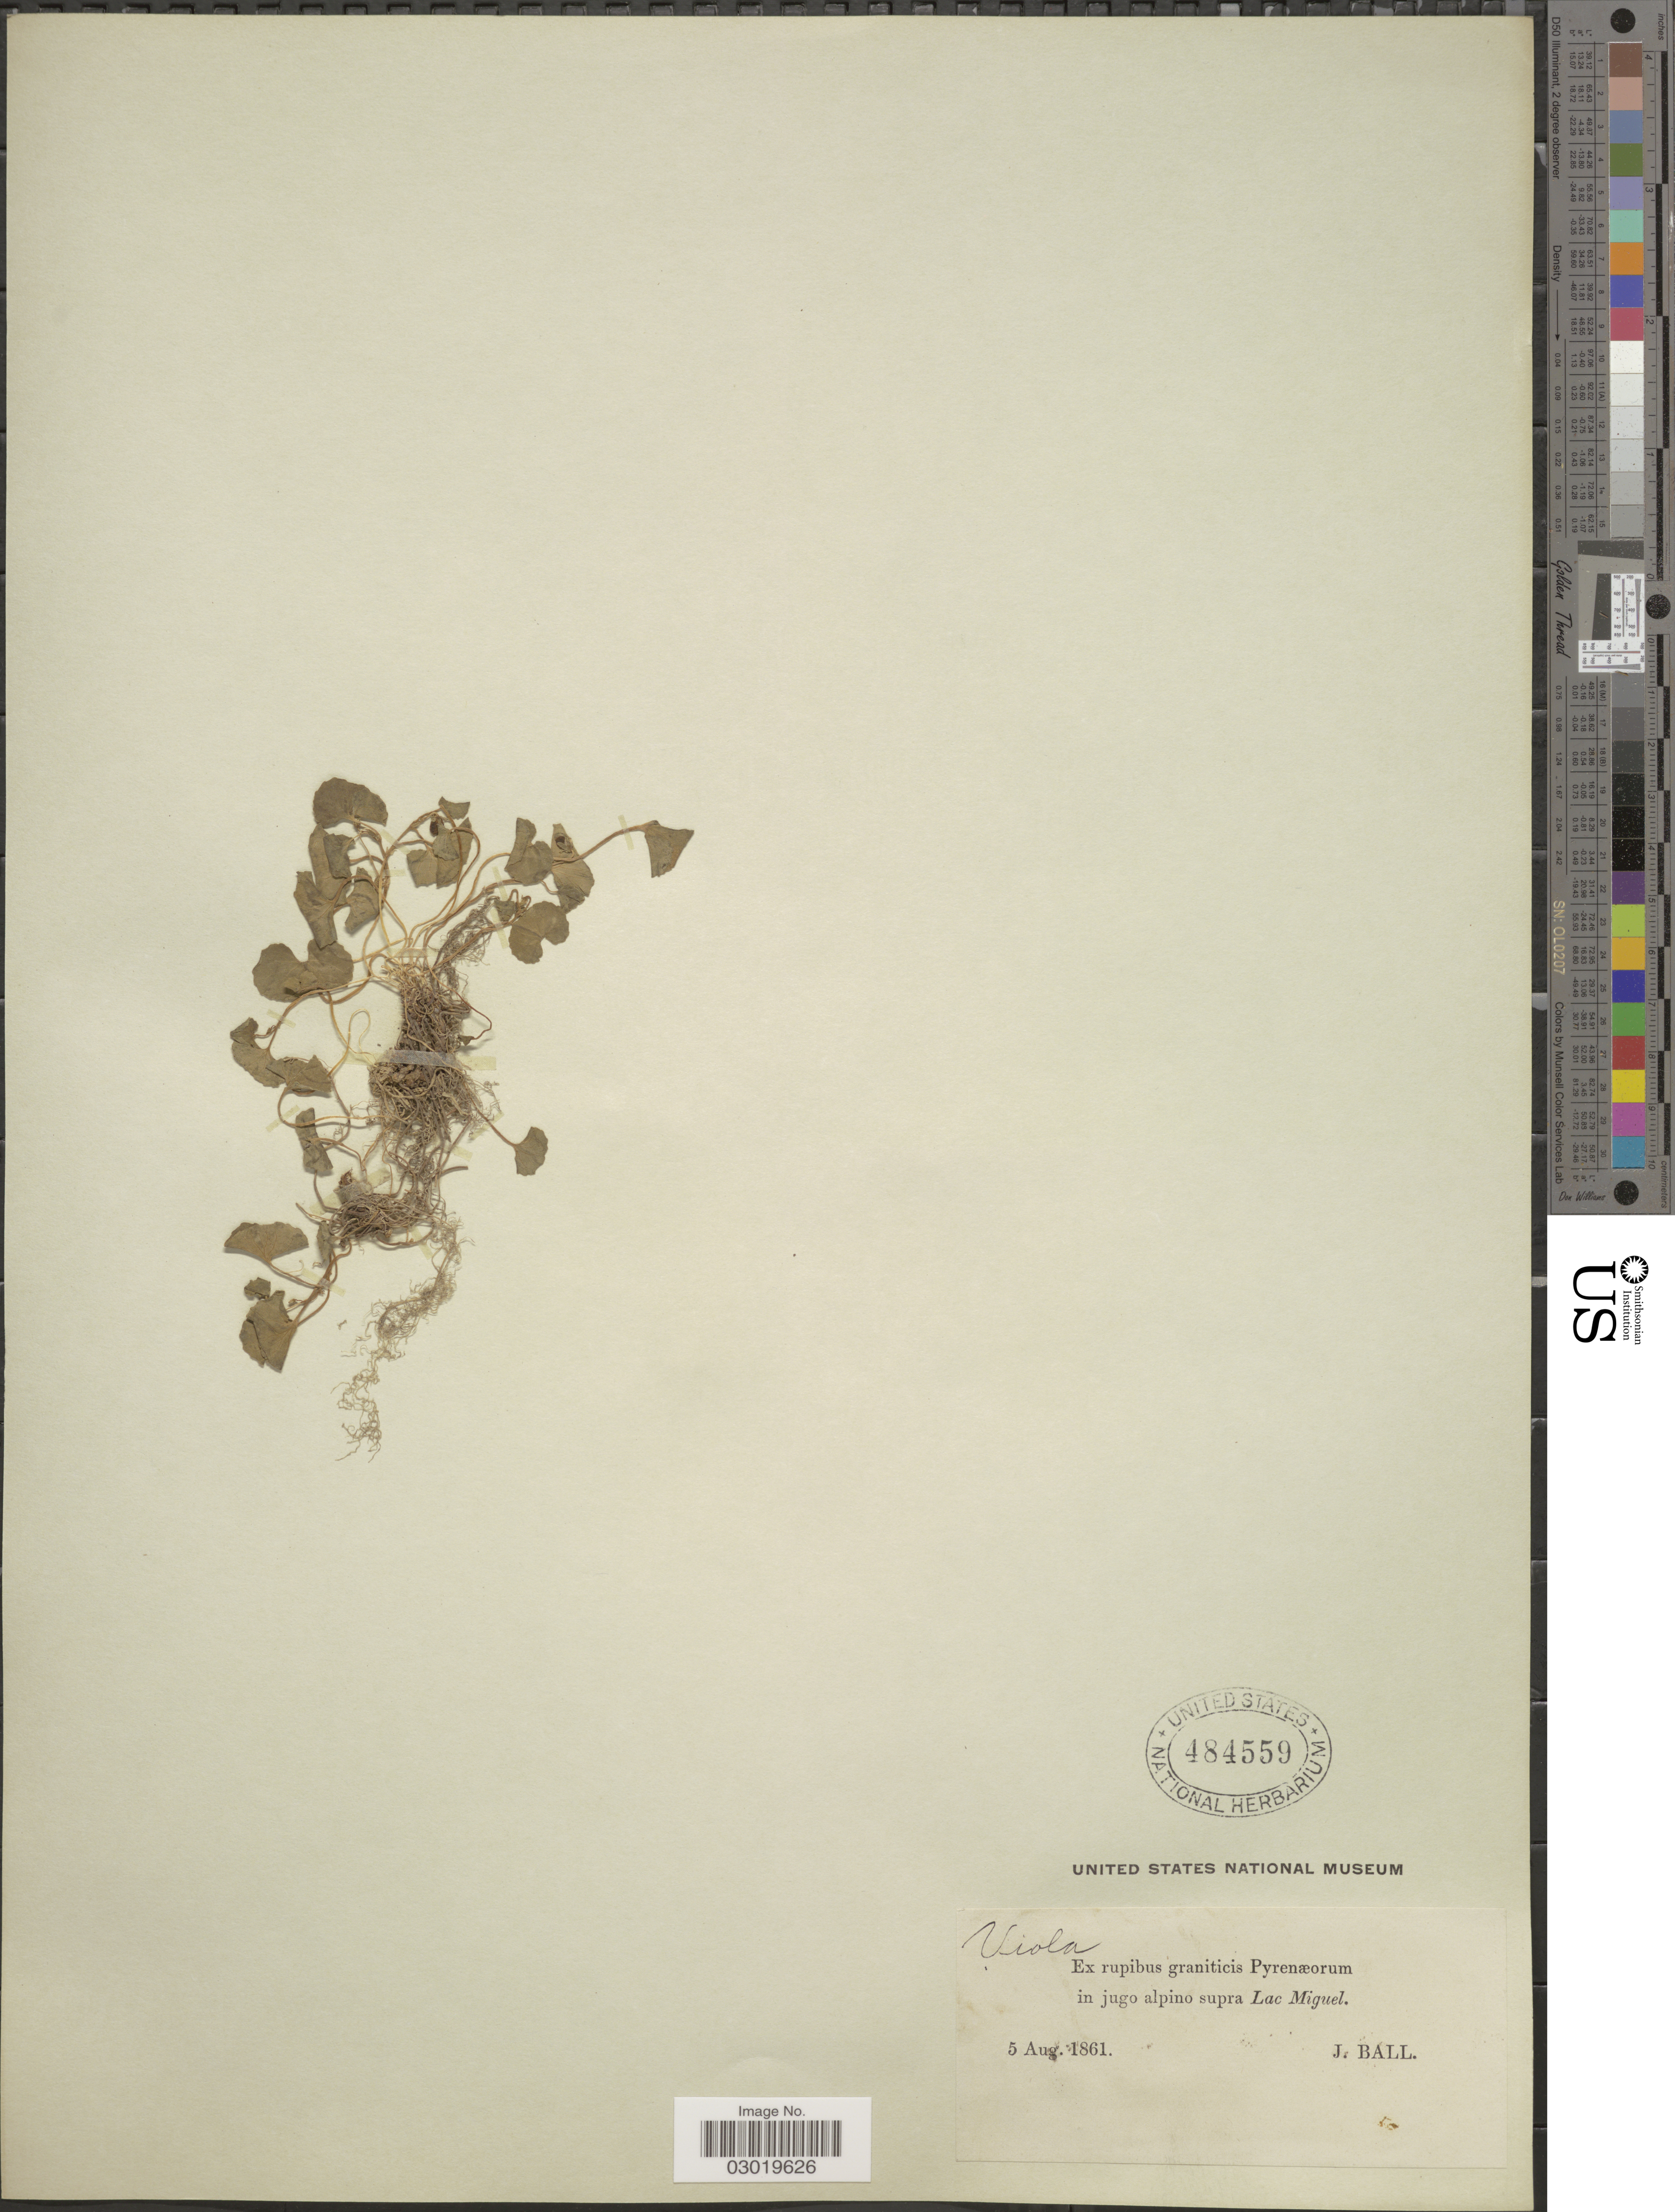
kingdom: Plantae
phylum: Tracheophyta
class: Magnoliopsida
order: Malpighiales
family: Violaceae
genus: Viola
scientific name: Viola sp.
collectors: J. Ball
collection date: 1861-08-05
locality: Rupibus graniticis Pyrenæorum in jugo alpino supra Lac Miguel.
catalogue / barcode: US 484559